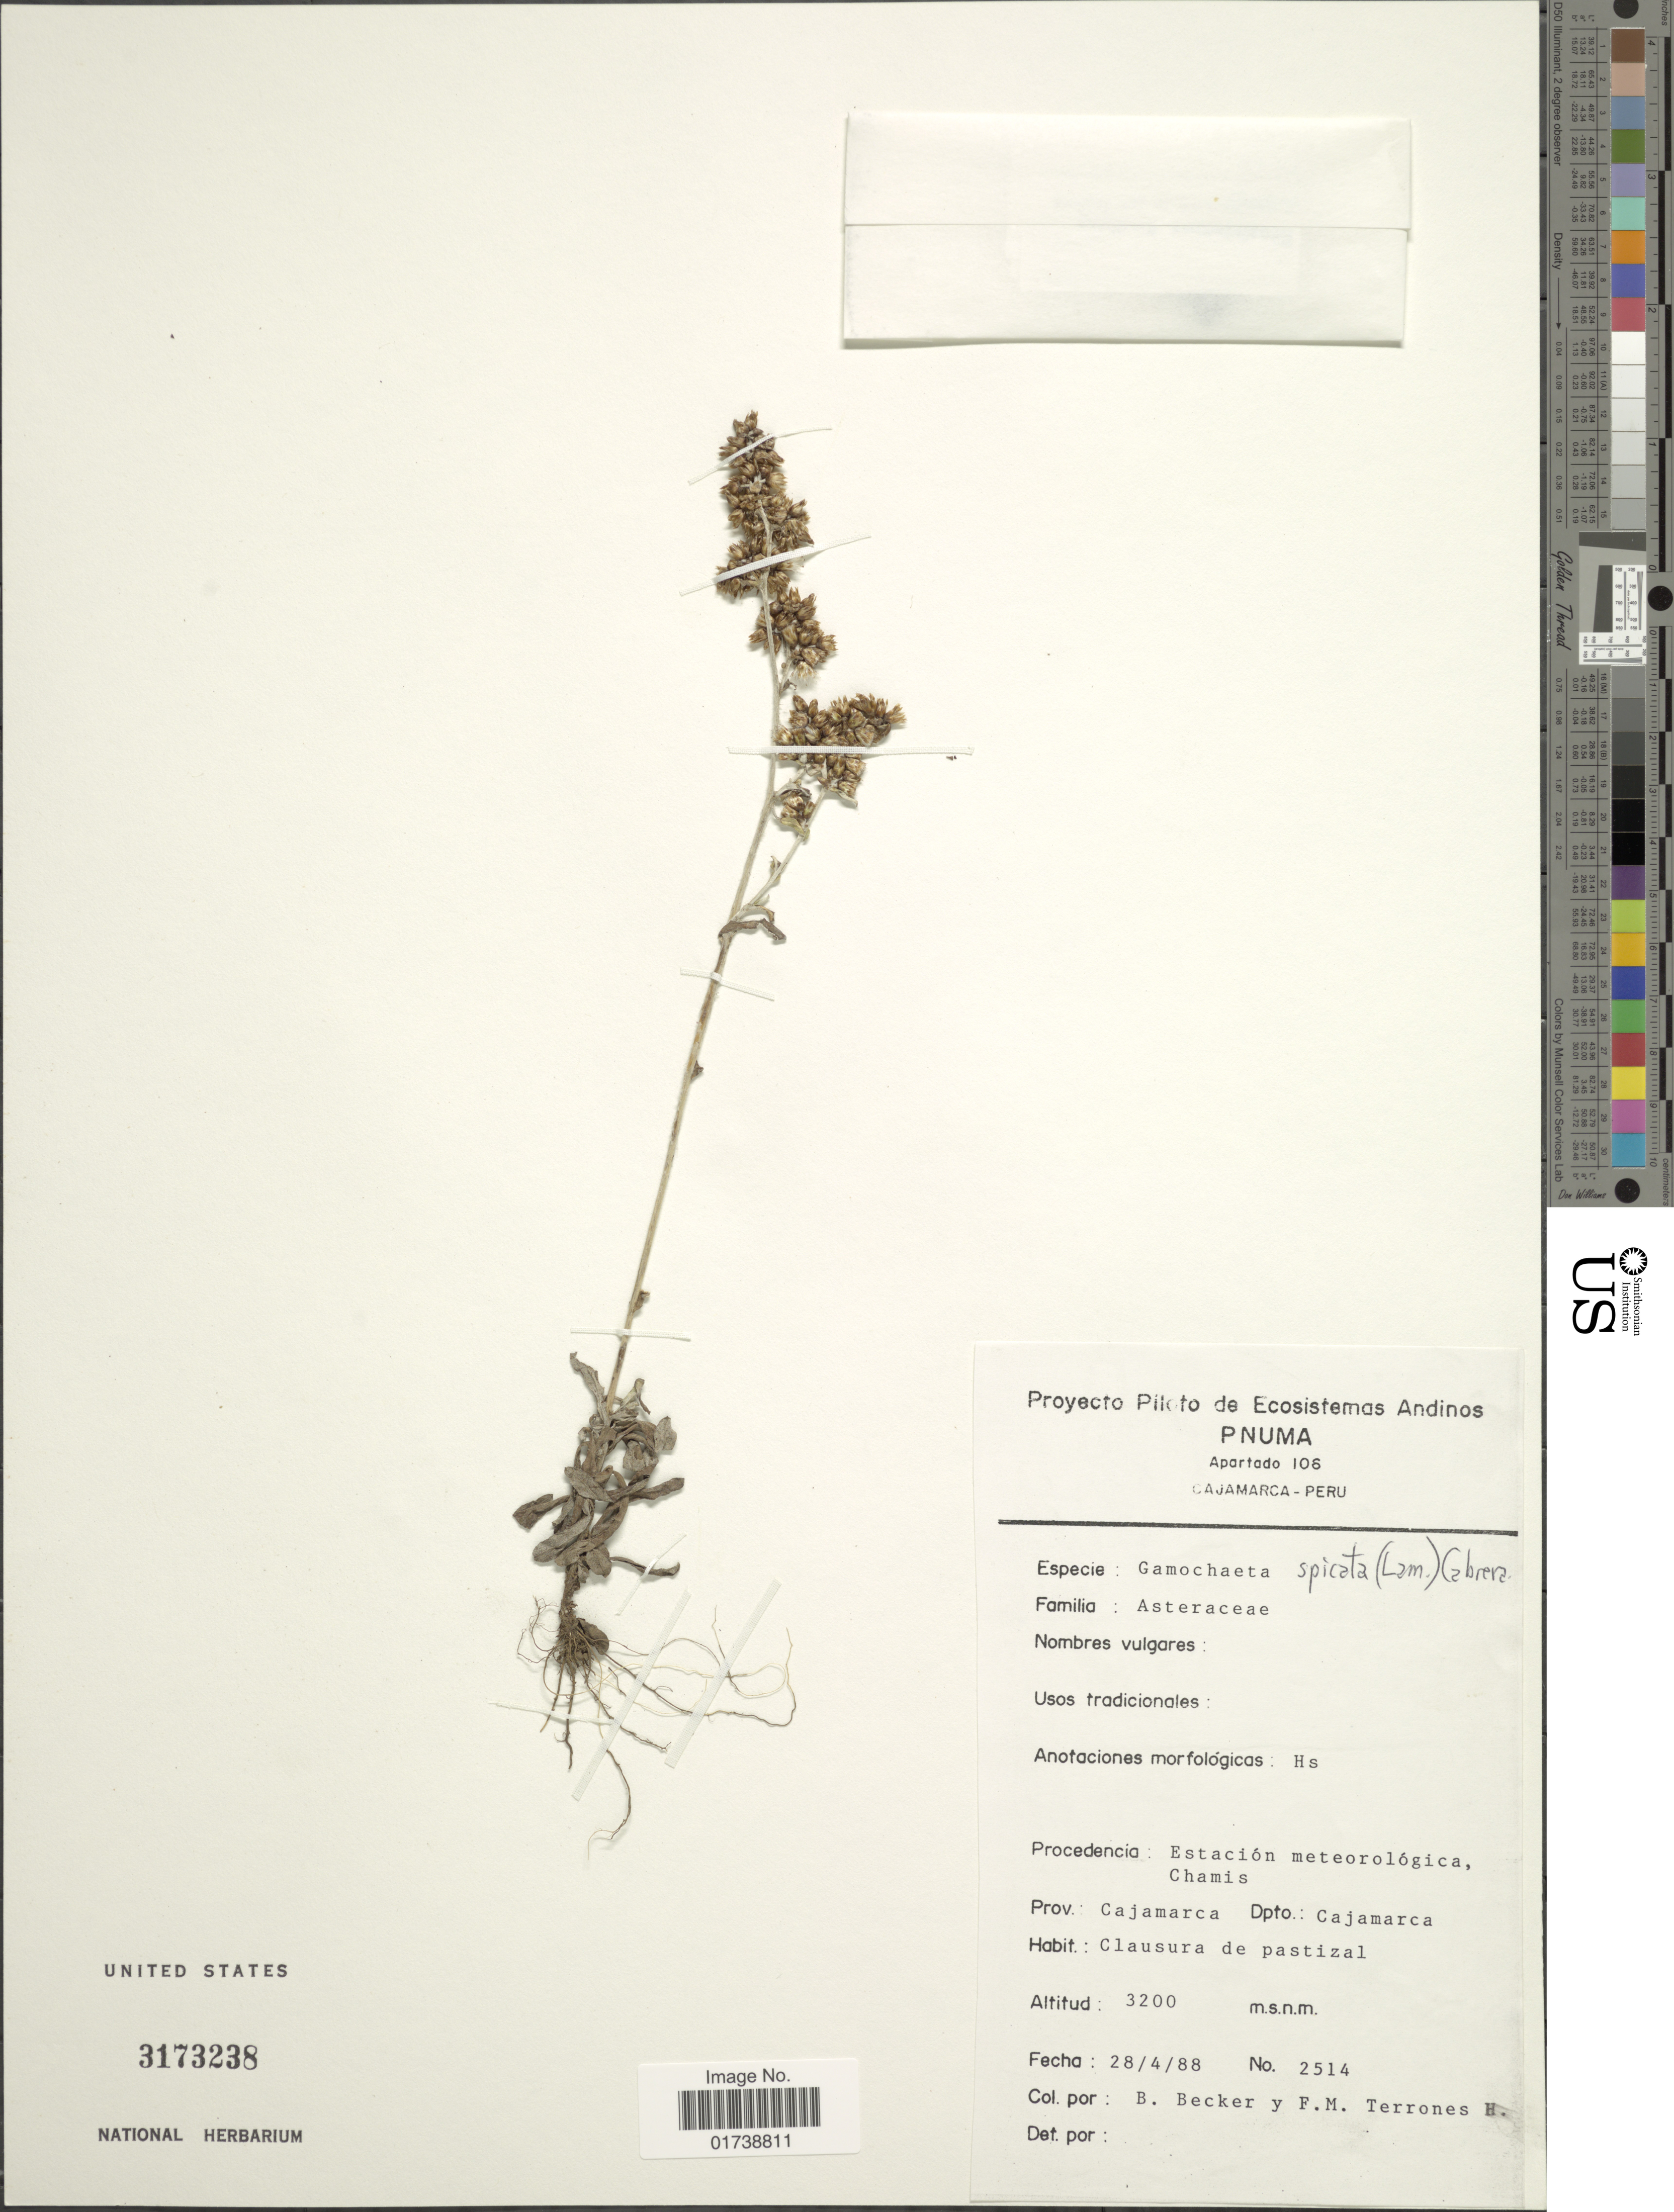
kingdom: Plantae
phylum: Tracheophyta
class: Magnoliopsida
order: Asterales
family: Asteraceae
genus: Gamochaeta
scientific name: Gamochaeta spicata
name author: (Lam.) Cabrera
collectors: B. Becker & F. Terrones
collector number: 2514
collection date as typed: Transcribed d/m/y: 28/4/88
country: Peru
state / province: Cajamarca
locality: Prodencia Estacion meteorologica Chamis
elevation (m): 3200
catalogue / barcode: US 3173238